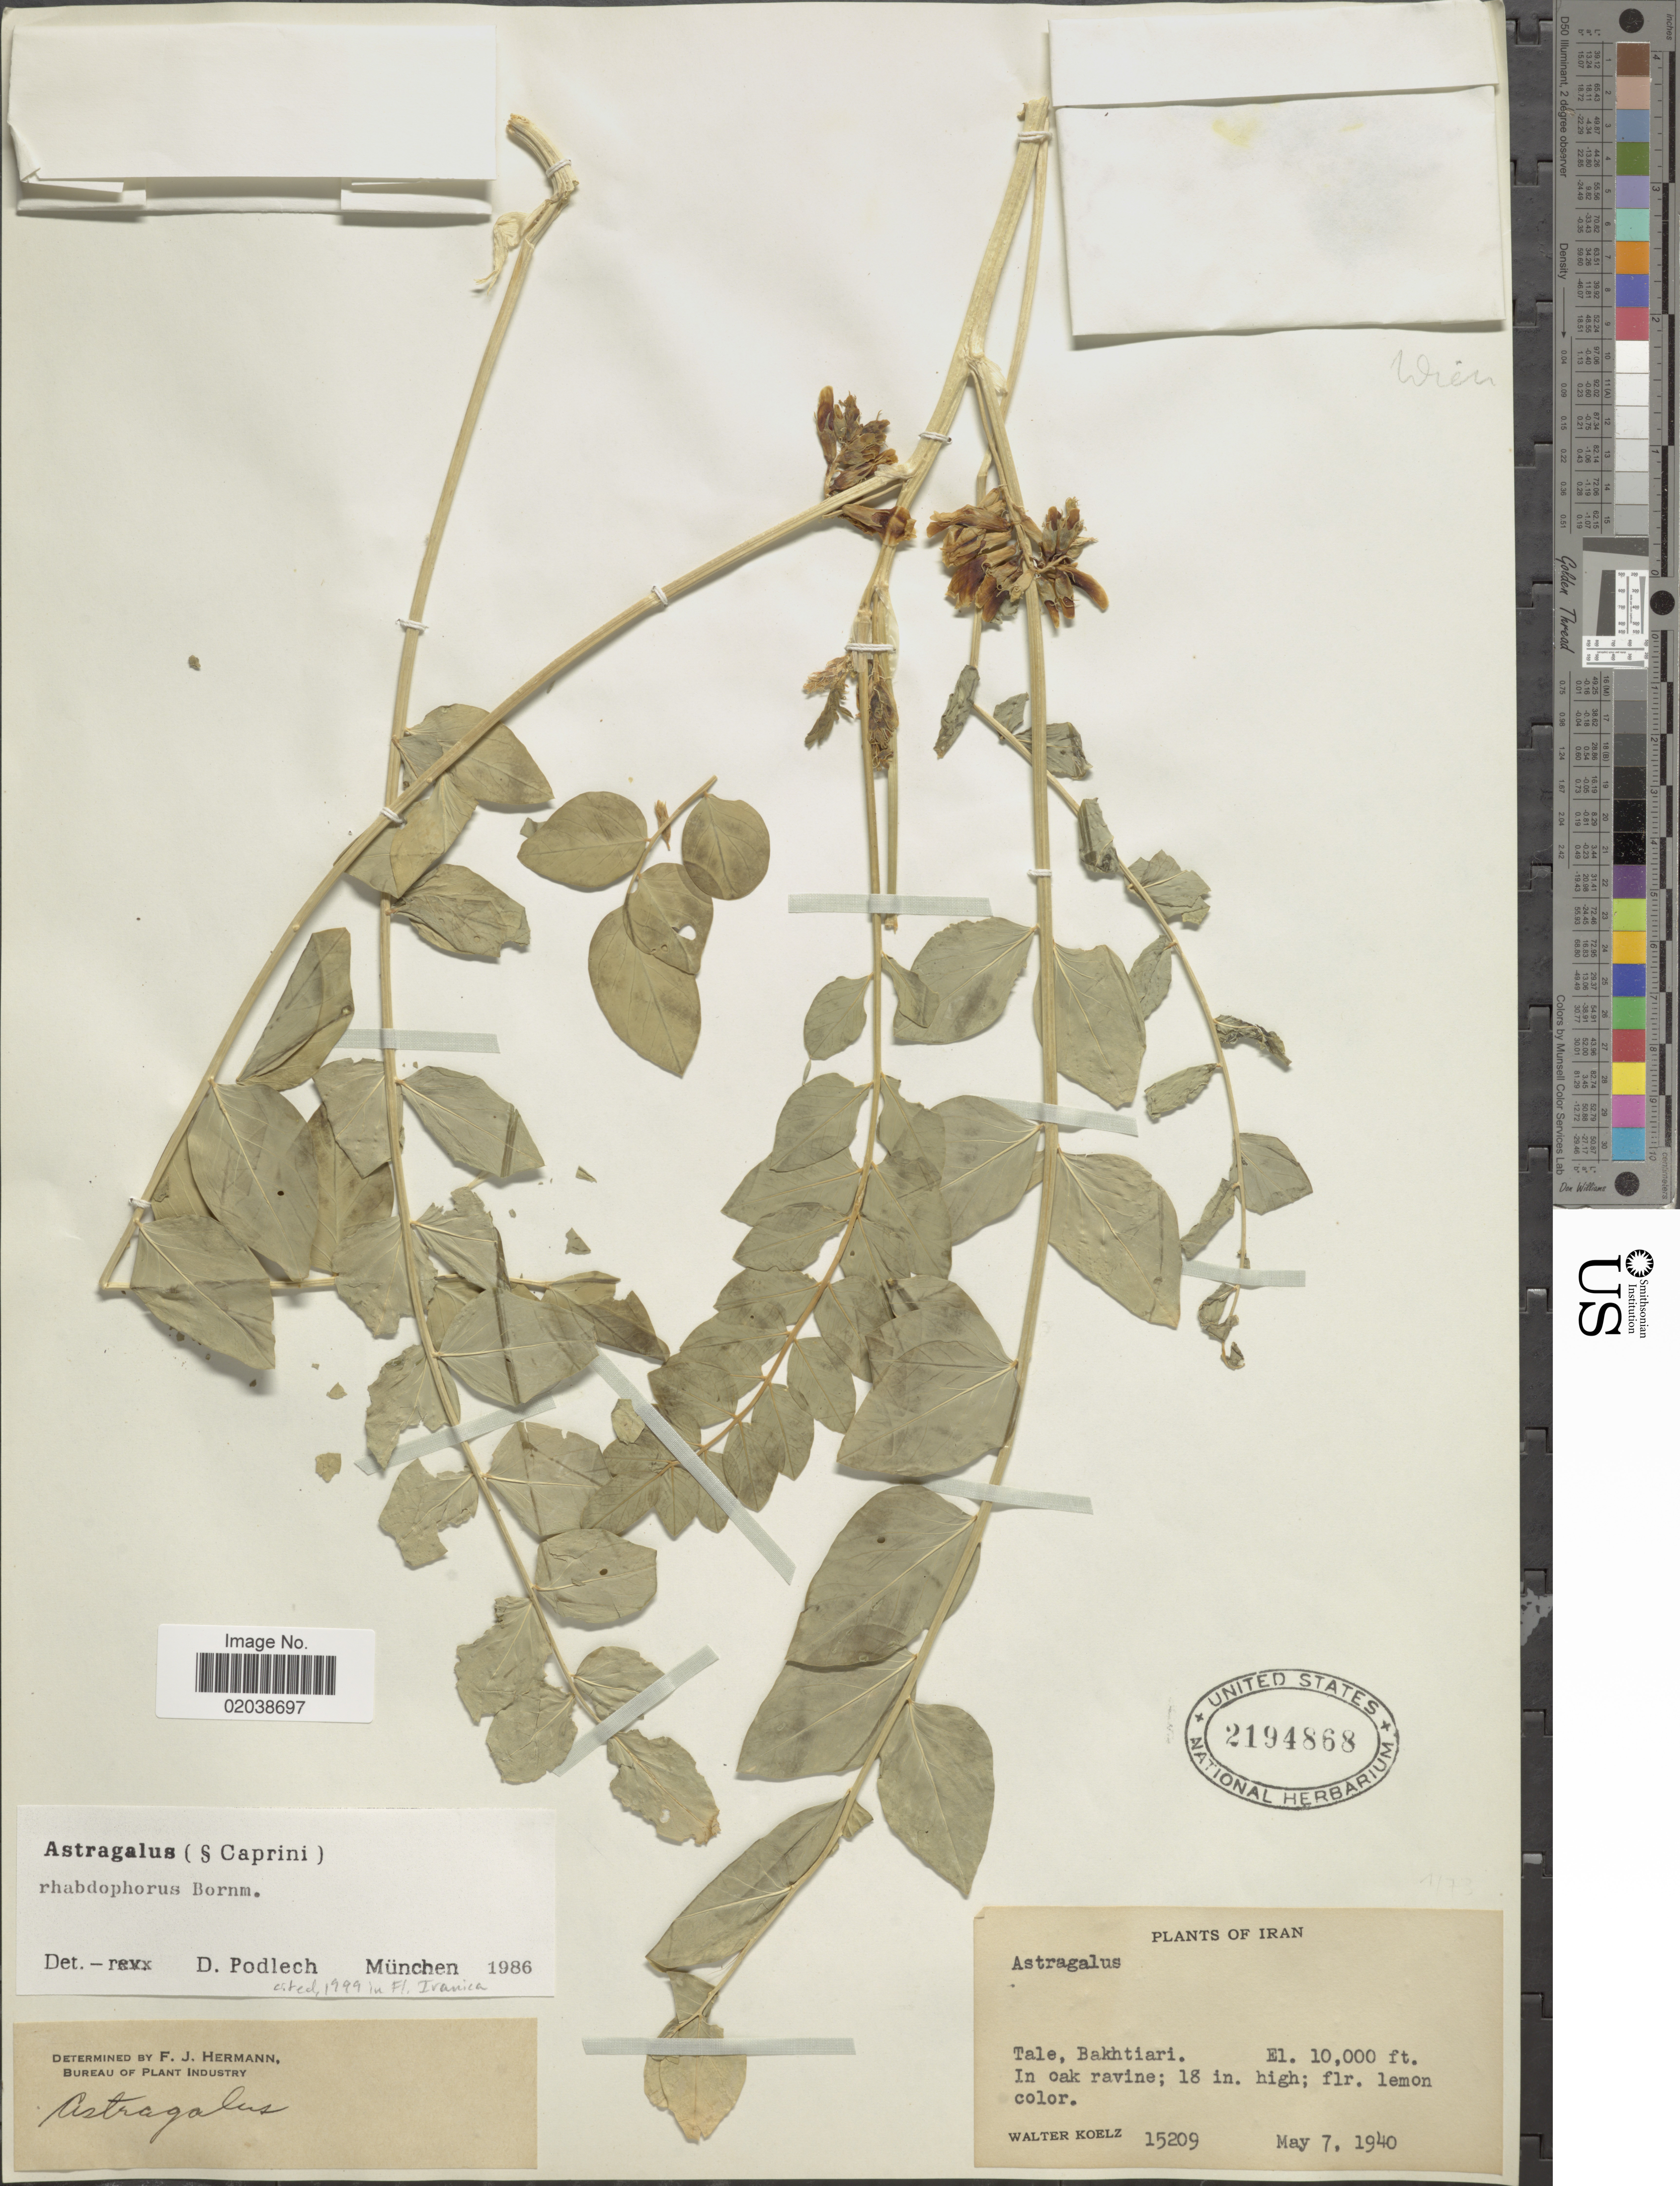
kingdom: Plantae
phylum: Tracheophyta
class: Magnoliopsida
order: Fabales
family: Fabaceae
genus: Astragalus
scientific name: Astragalus rhabdophorus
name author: Bornm.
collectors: W. N. Koelz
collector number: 15209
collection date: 1940-05-07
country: Iran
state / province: Chahar Mahaal and Bakhtiari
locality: Tale, Bakhtiari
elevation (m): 3048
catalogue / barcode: US 2194868